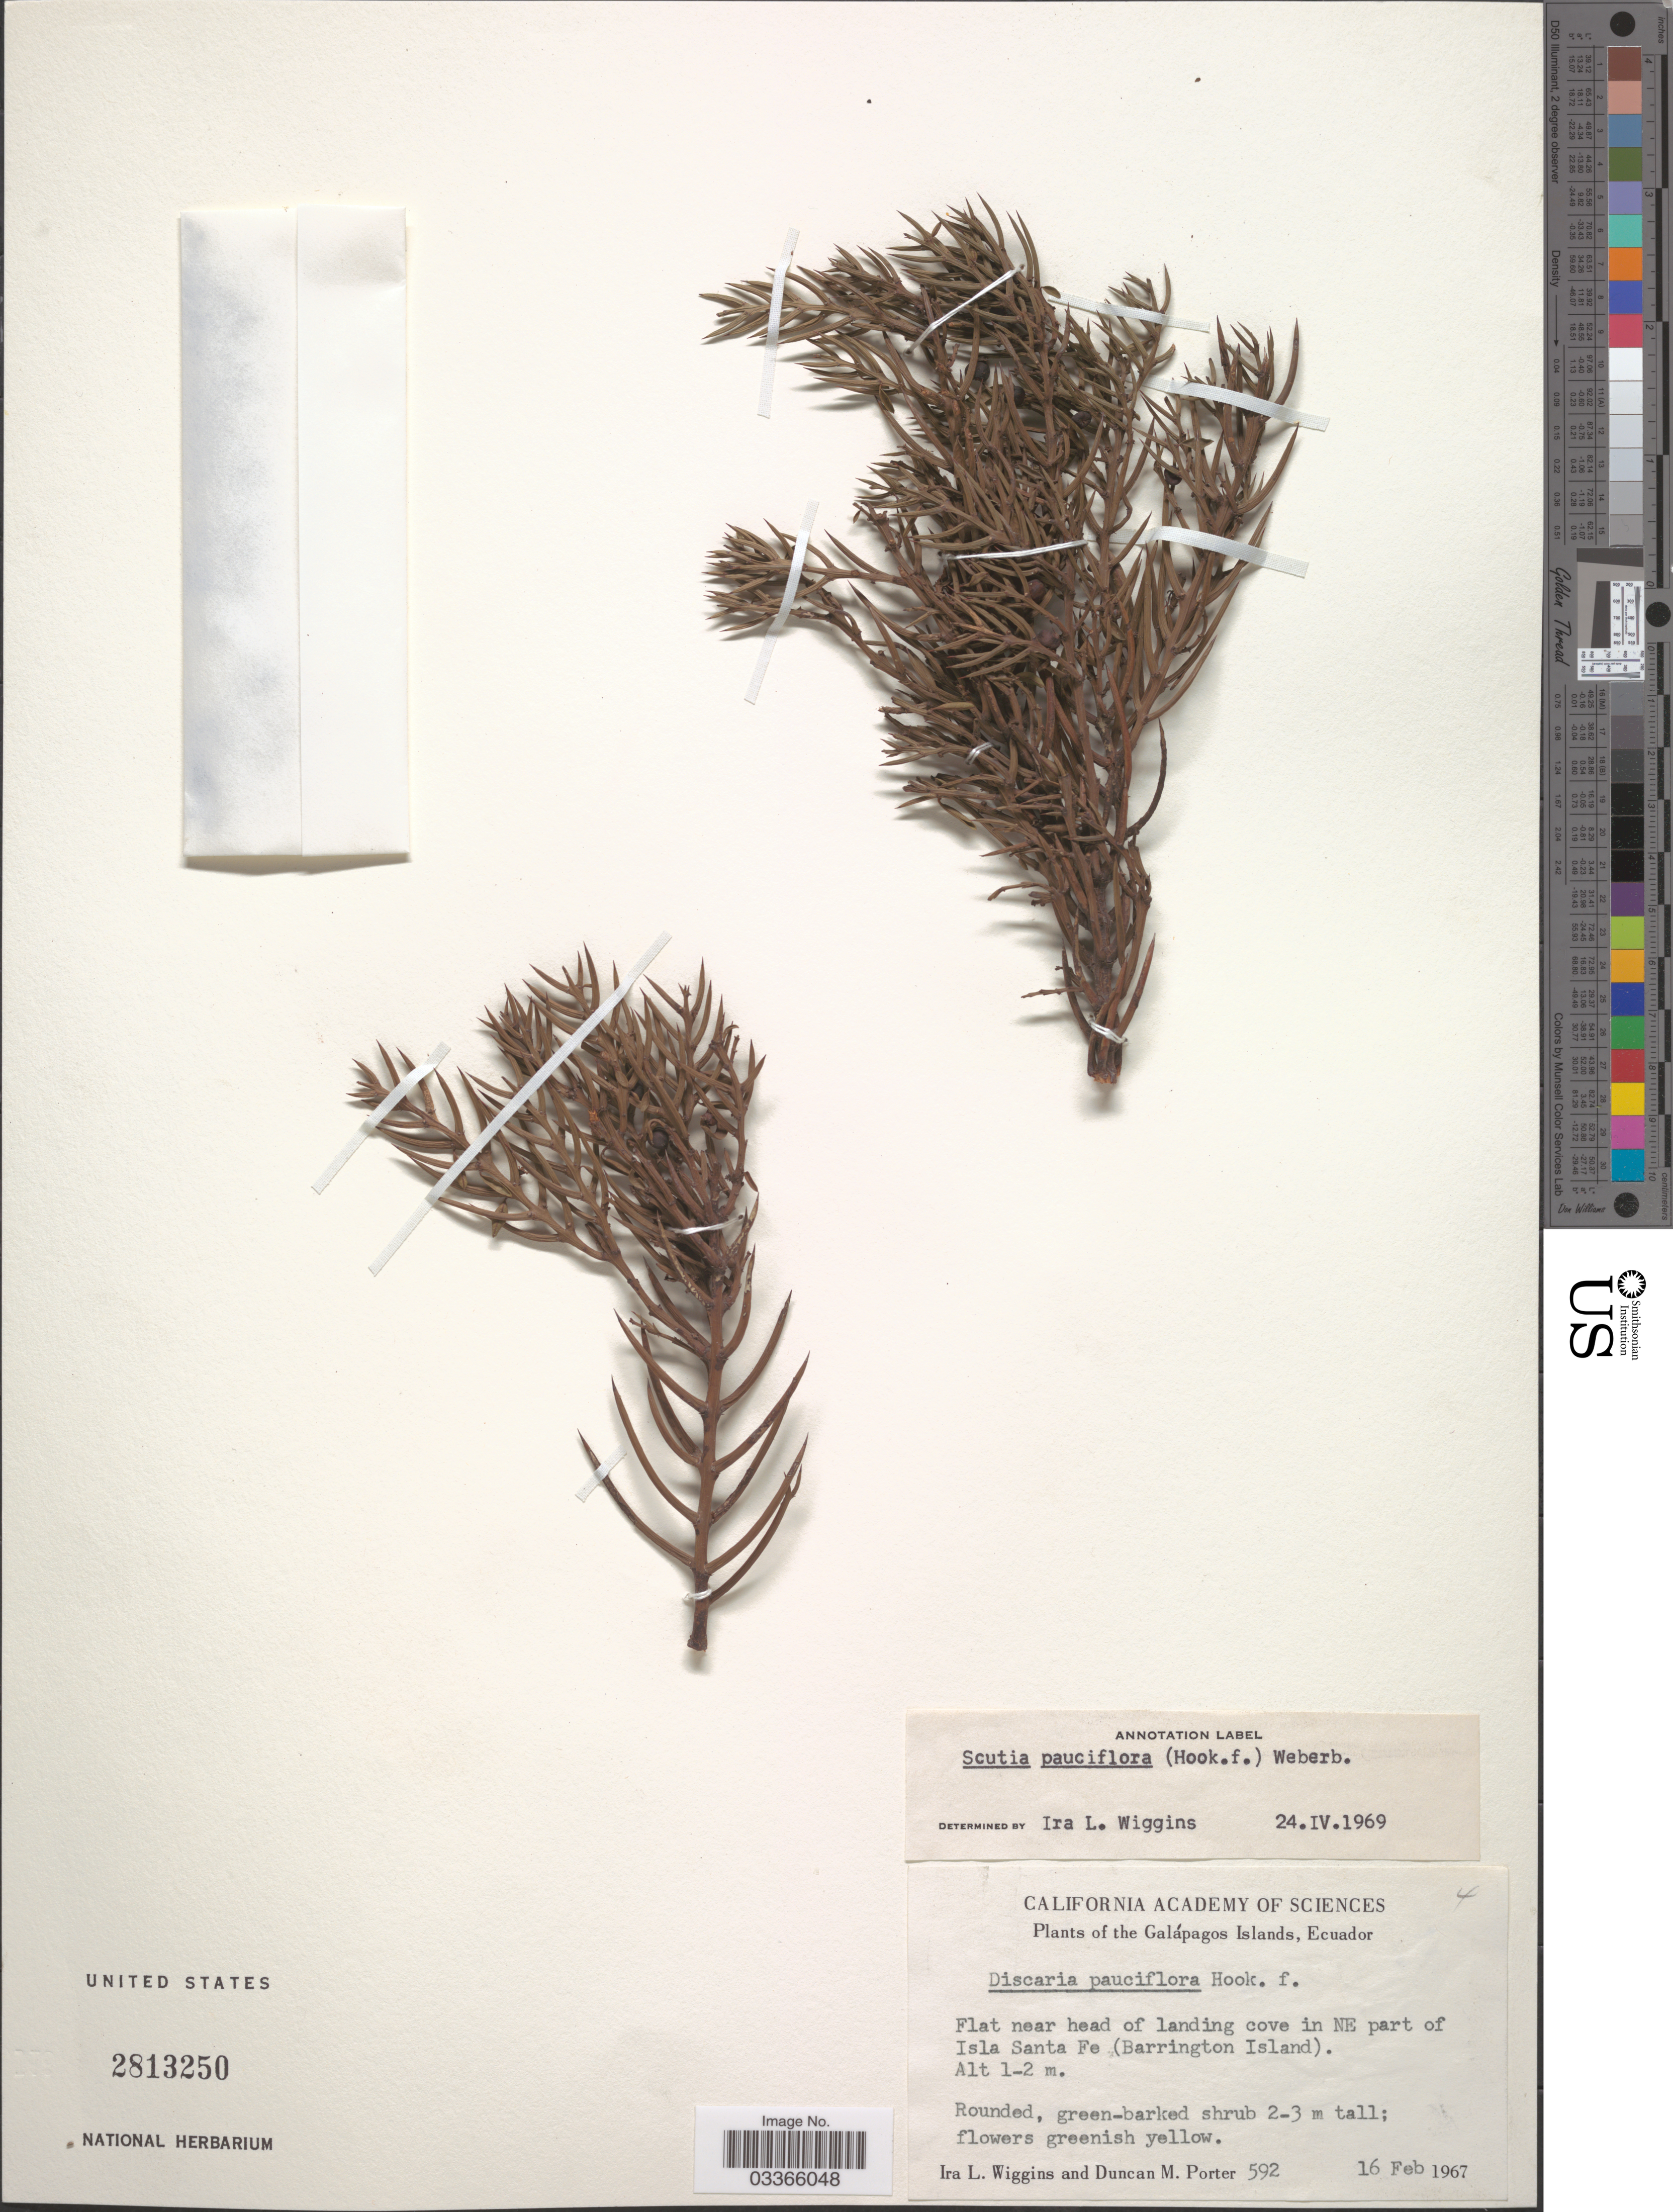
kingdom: Plantae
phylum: Tracheophyta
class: Magnoliopsida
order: Rosales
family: Rhamnaceae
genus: Scutia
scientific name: Scutia pauciflora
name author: (Hook. f.) Weberb.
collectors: I. L. Wiggins & D. M. Porter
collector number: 592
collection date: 1967-02-16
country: Ecuador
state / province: Colón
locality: The Galápagos Islands, Flat near head of landing cove in NE part of Isla Santa Fe (Barrington Island).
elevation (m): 1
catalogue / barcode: US 2813250